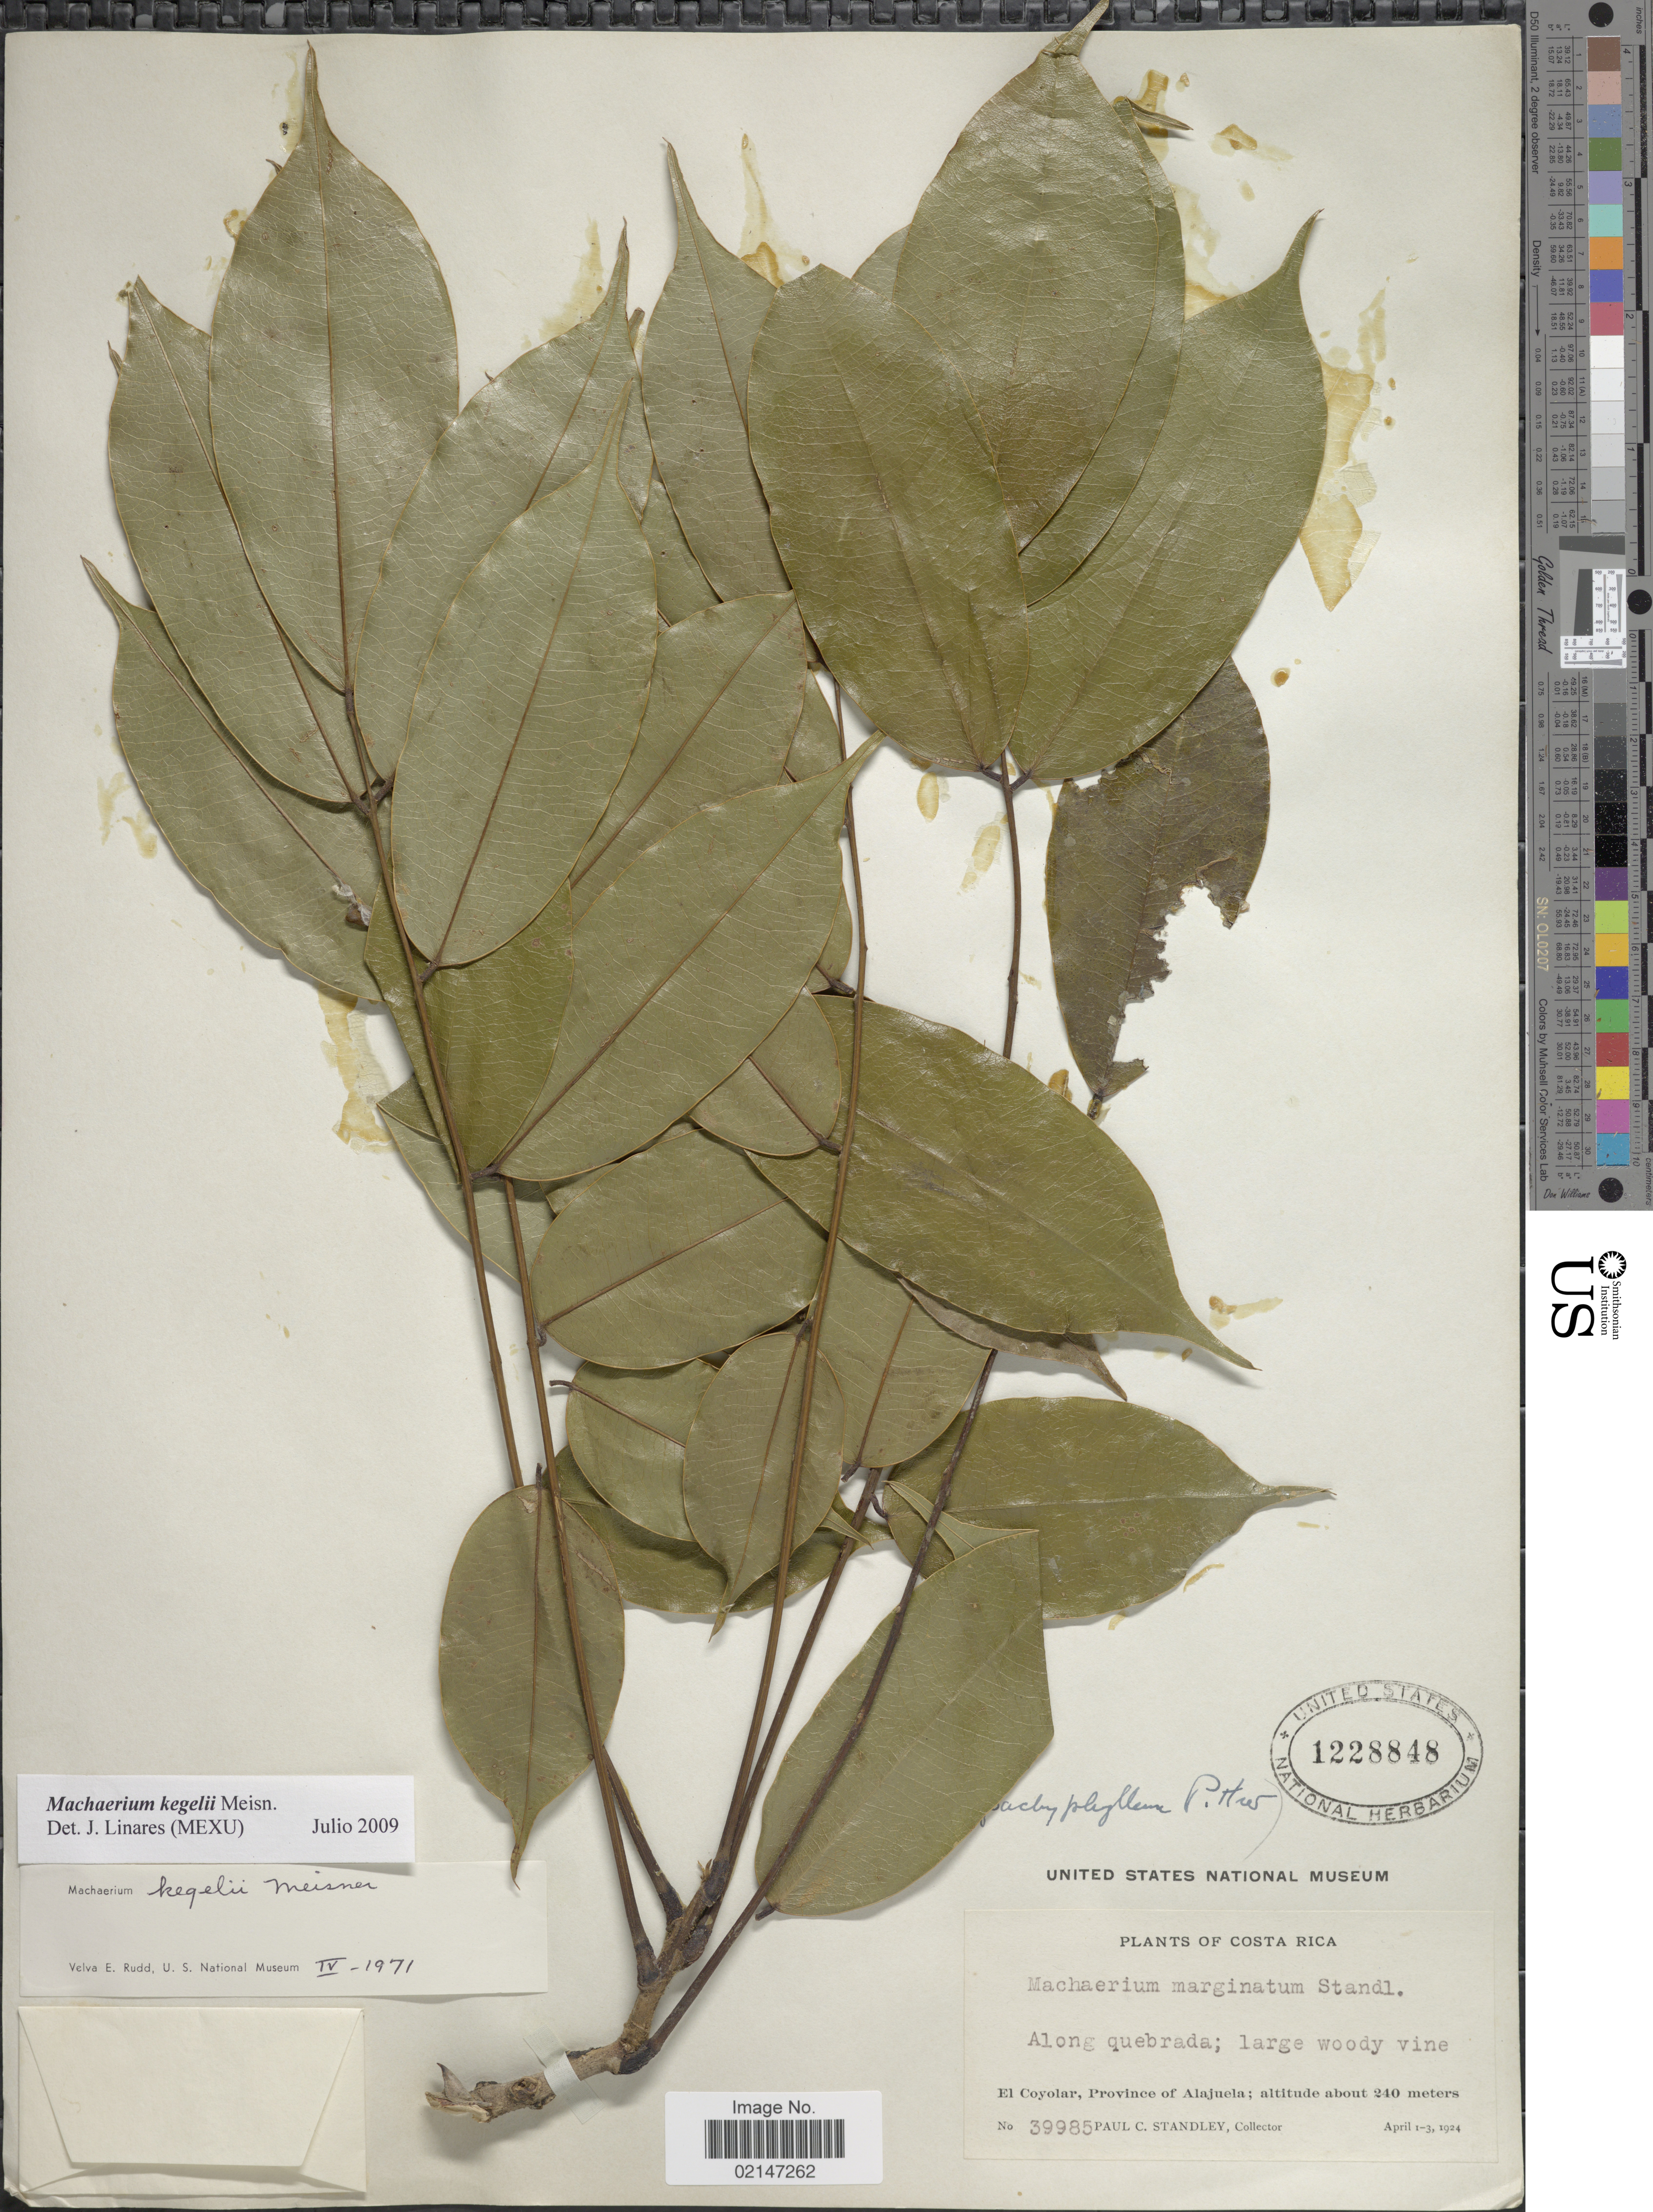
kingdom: Plantae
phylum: Tracheophyta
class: Magnoliopsida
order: Fabales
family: Fabaceae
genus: Machaerium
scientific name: Machaerium kegelii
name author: Meisn.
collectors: P. C. Standley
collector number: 39985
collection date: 1924-04-01/1924-04-03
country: Costa Rica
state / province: Alajuela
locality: Along quebrada; El Coyolar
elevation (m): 240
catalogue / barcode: US 1228848